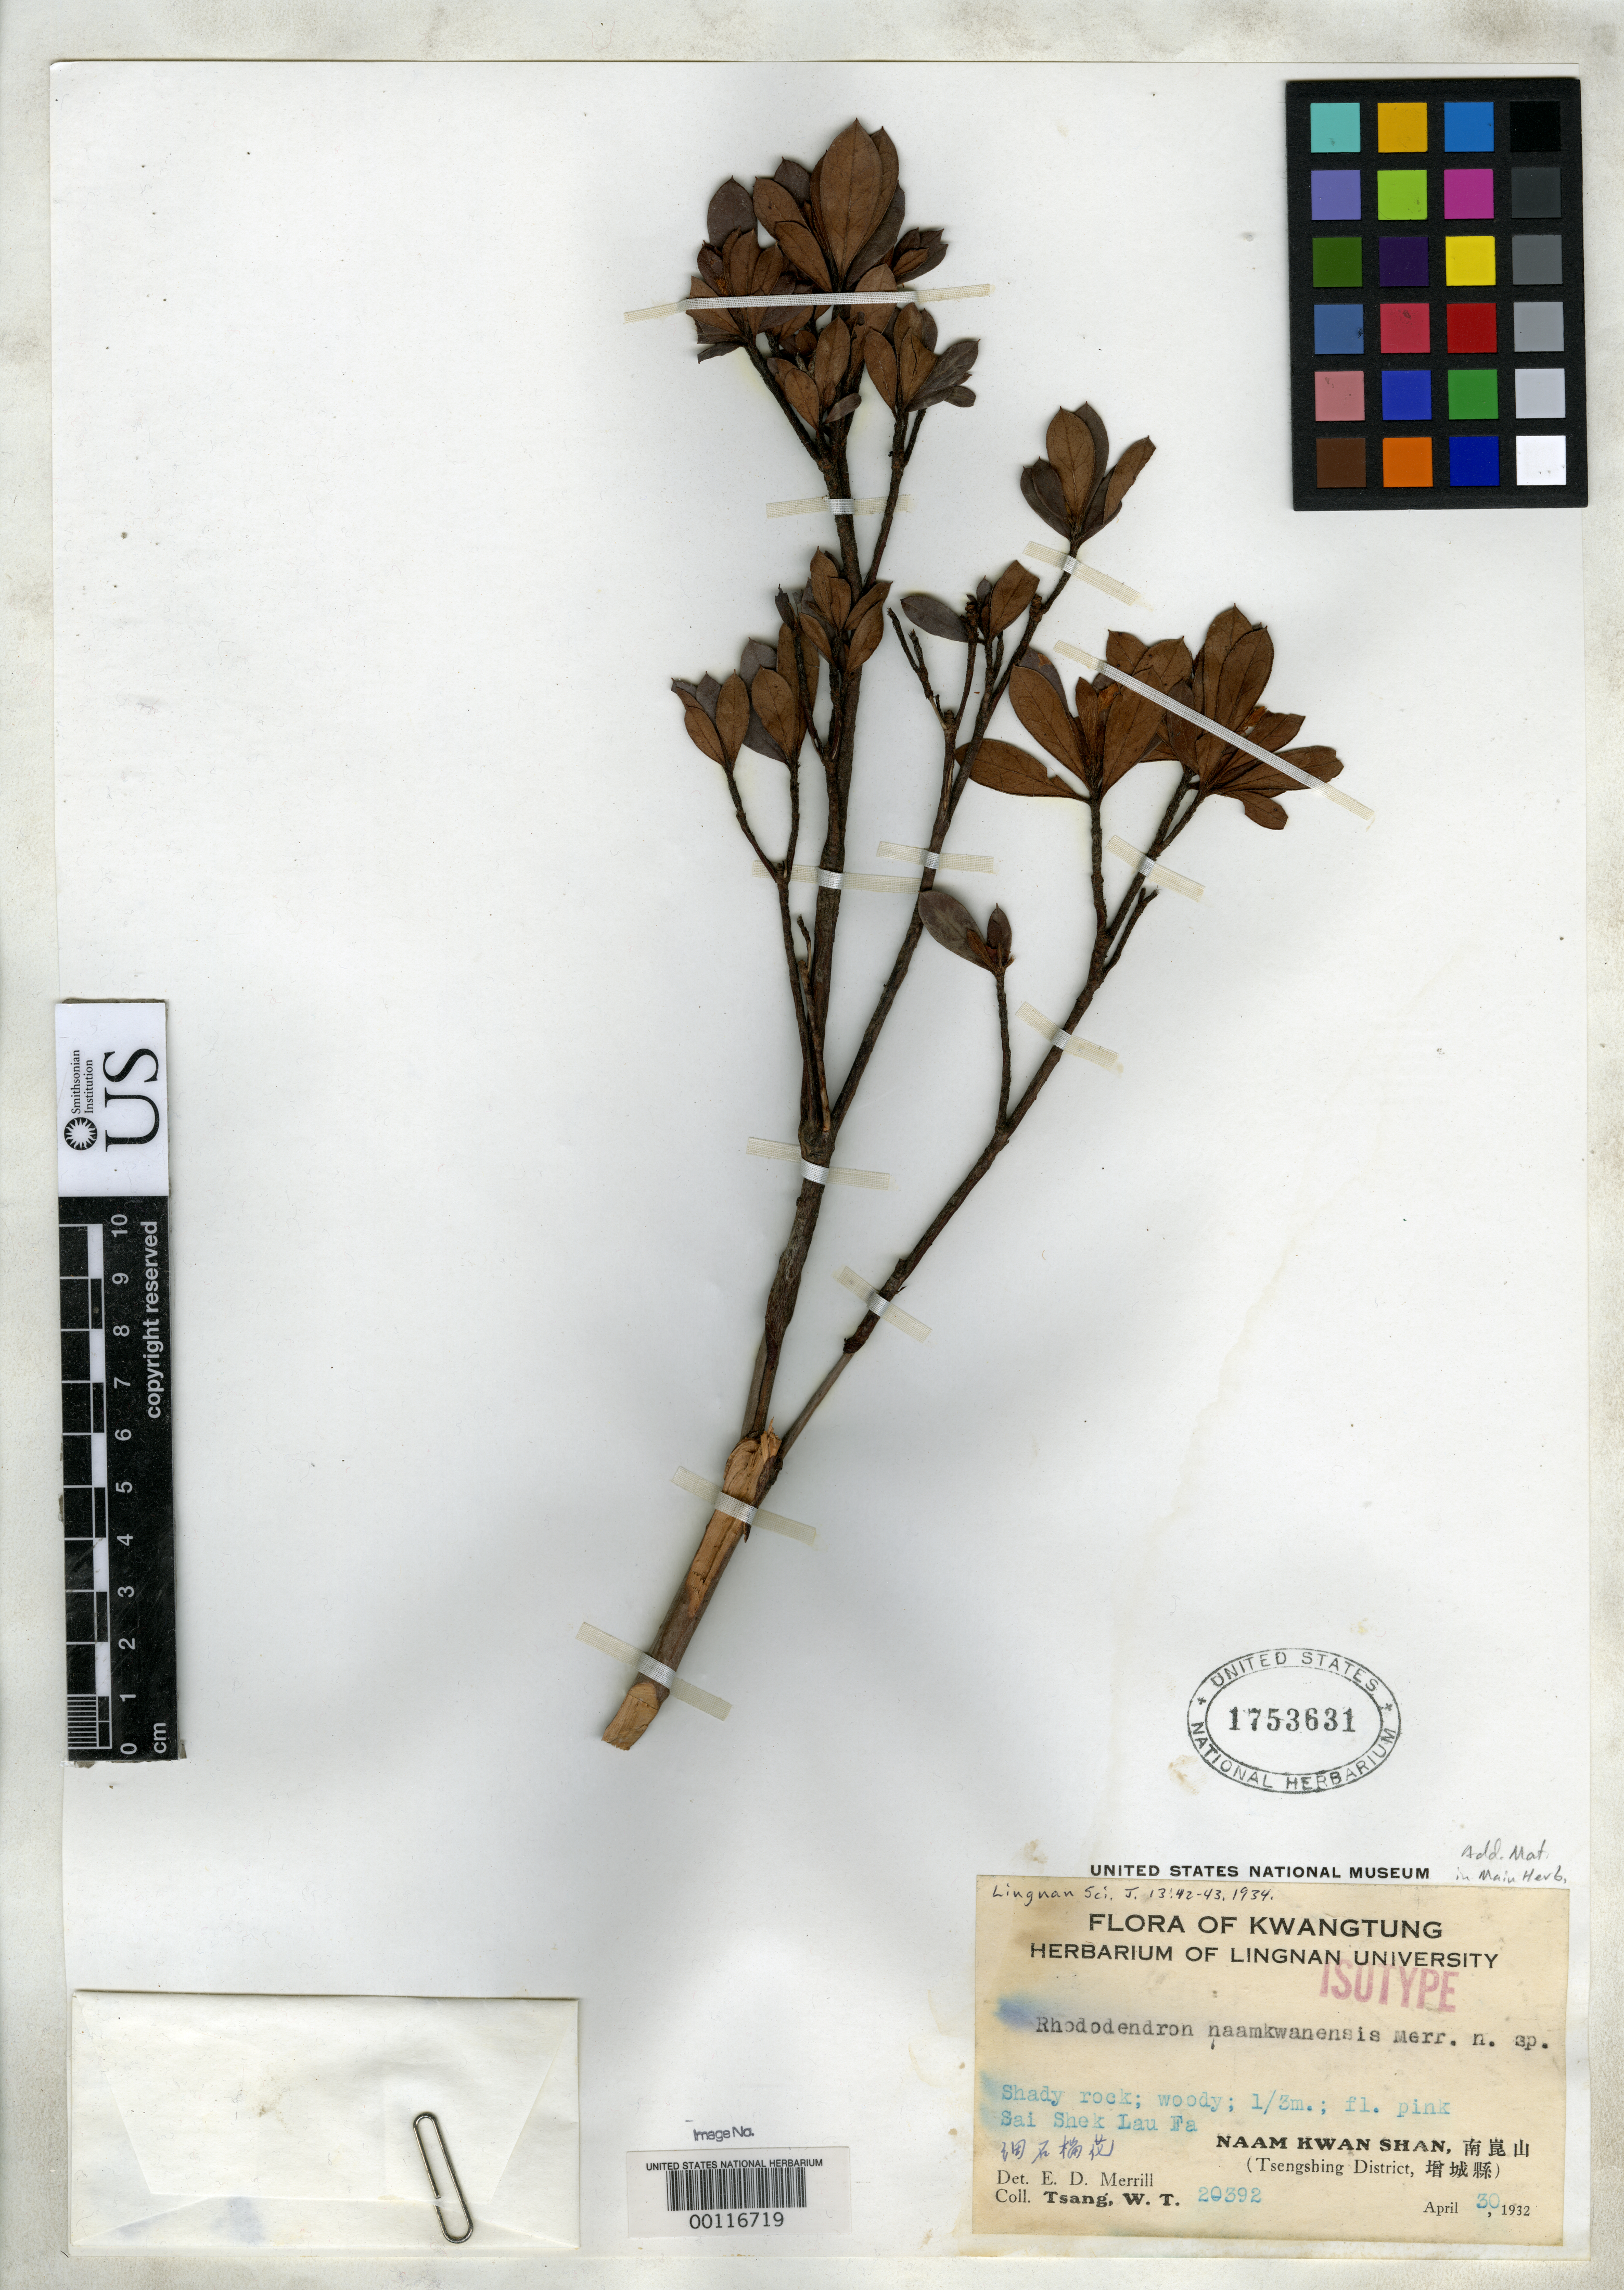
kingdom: Plantae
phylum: Tracheophyta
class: Magnoliopsida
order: Ericales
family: Ericaceae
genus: Rhododendron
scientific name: Rhododendron naamkwanense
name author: Merr.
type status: Isotype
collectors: W. T. Tsang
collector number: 20392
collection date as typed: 30 Apr 1932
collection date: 1932-04-30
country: China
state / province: Guangdong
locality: Naam Kwan Shan.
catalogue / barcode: US 1753631